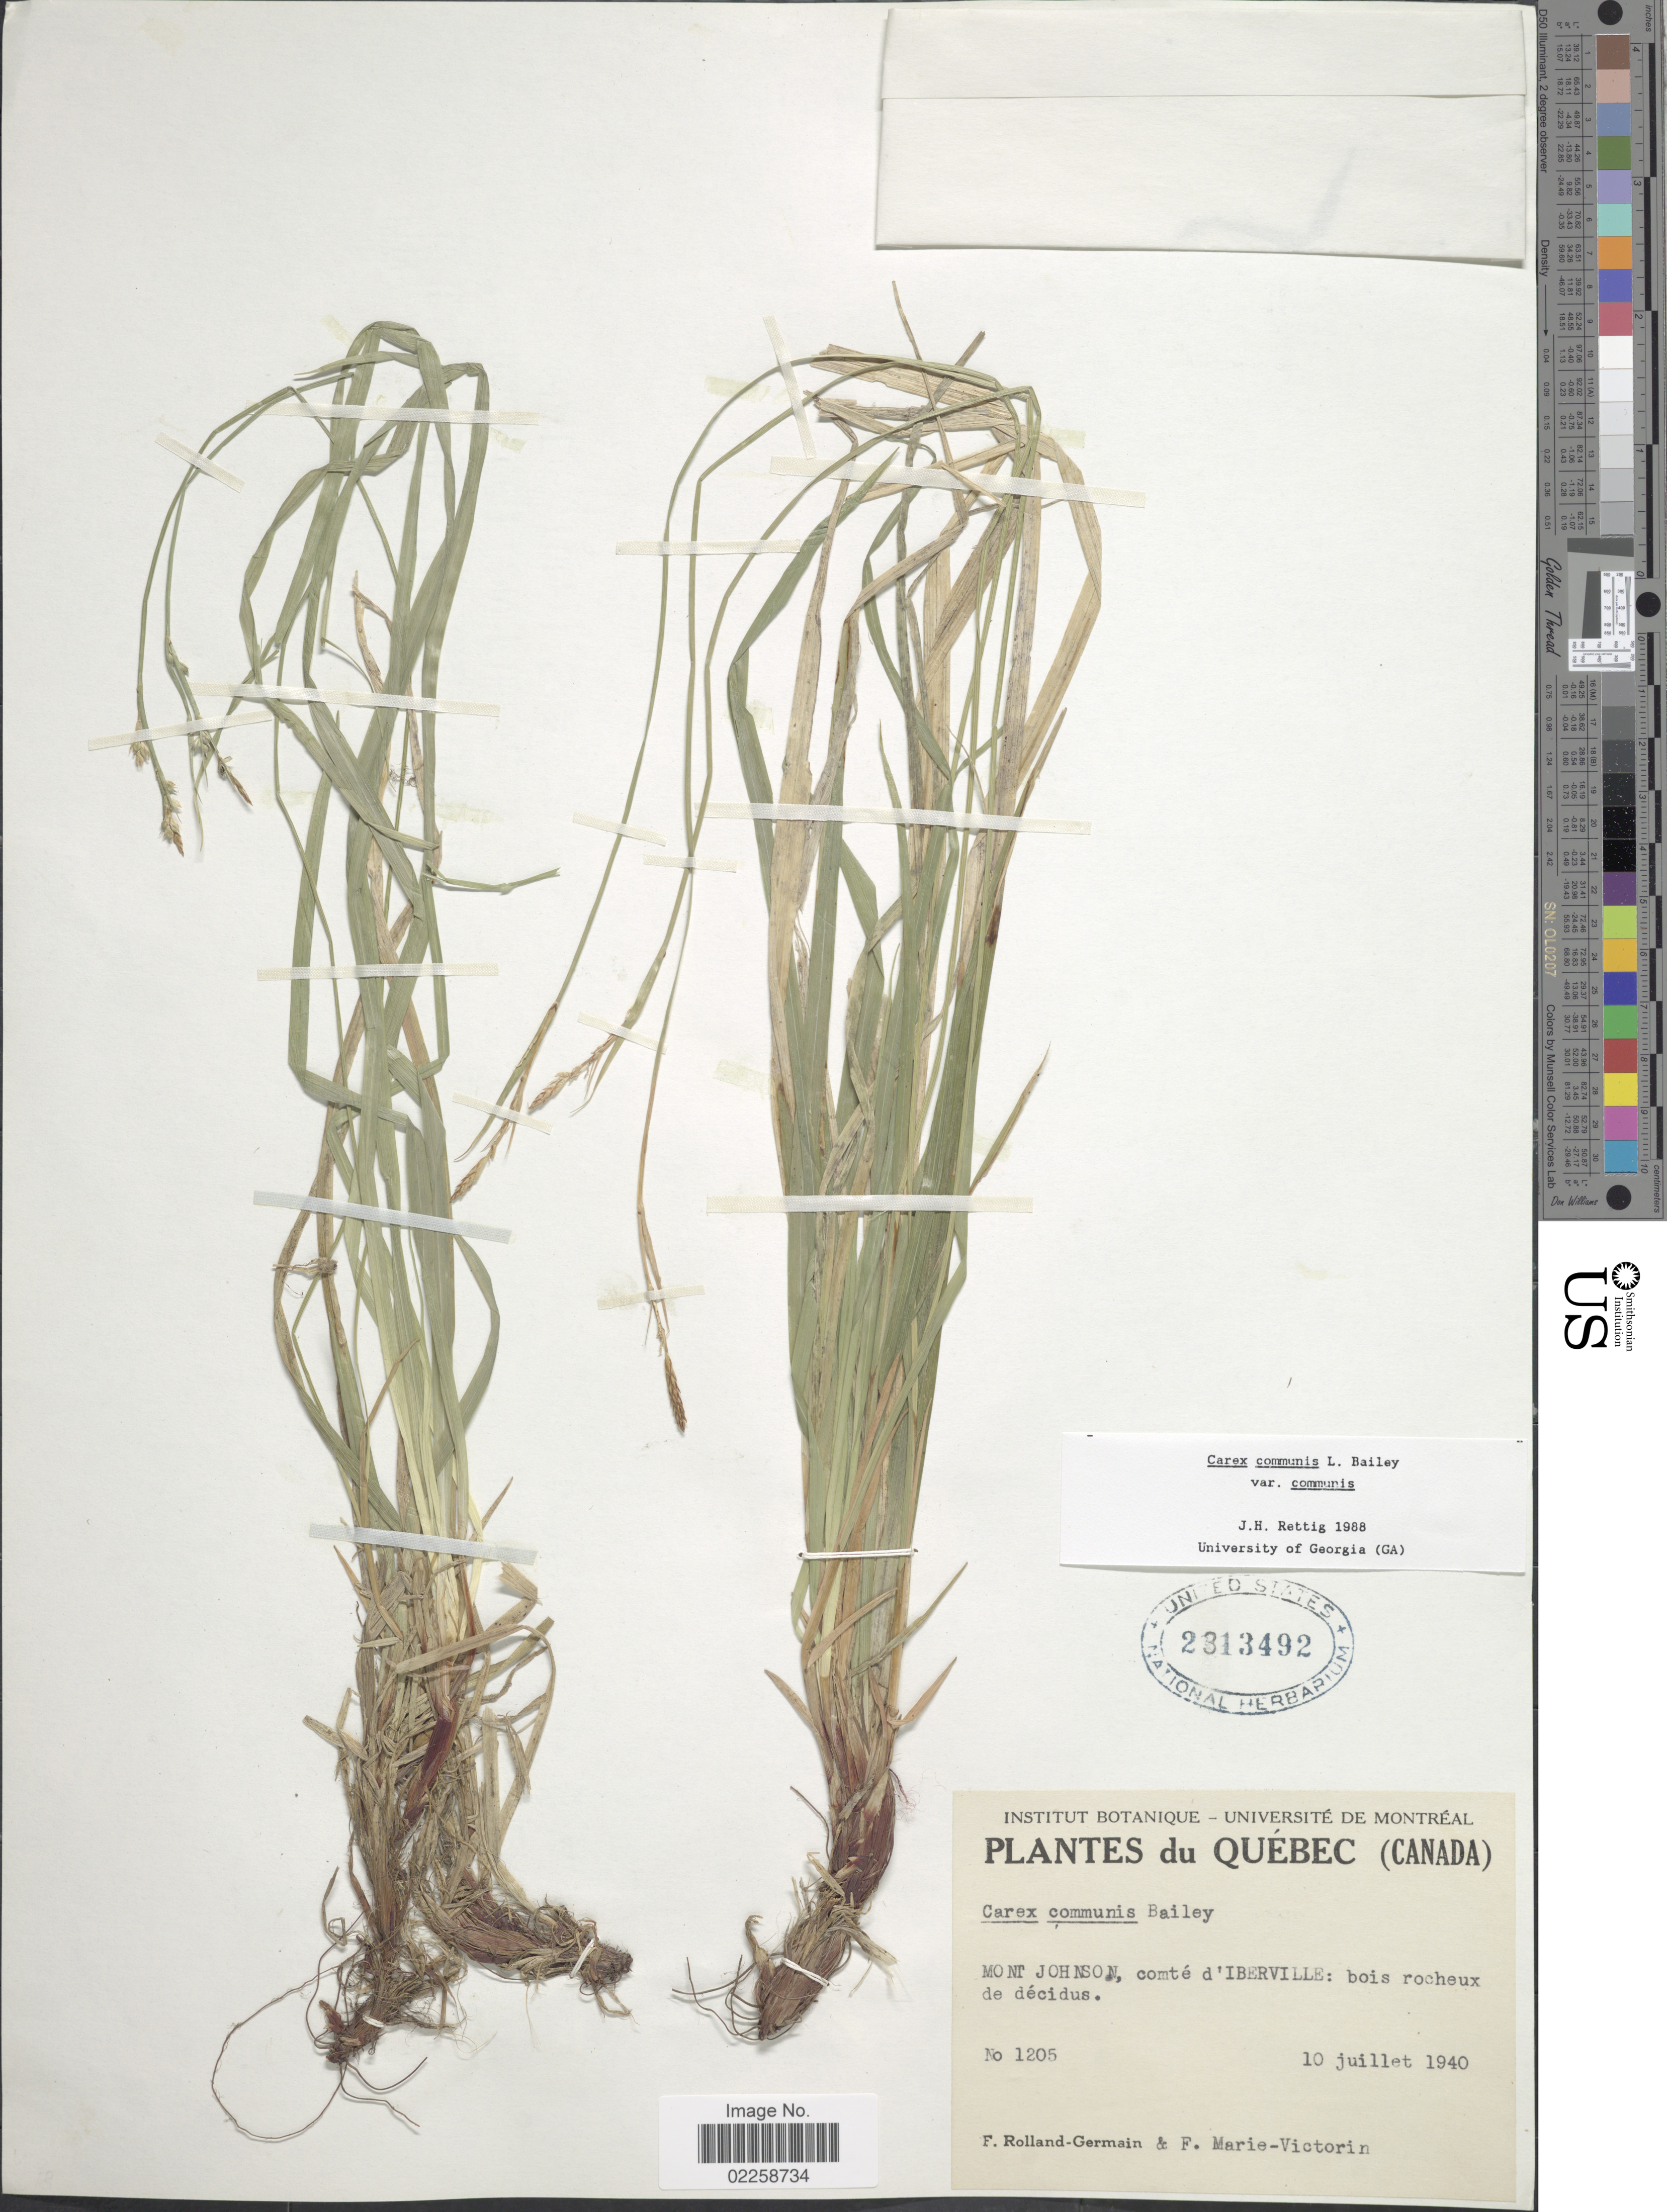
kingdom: Plantae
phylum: Tracheophyta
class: Liliopsida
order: Poales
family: Cyperaceae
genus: Carex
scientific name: Carex communis var. communis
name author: L.H. Bailey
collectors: Rolland-Germain & F. Marie-Victorin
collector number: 1205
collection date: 1940-07-10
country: Canada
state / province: Quebec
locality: Mont Johnson, comte d'Iberville: bois rocheuz de decidus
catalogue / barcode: US 2313492